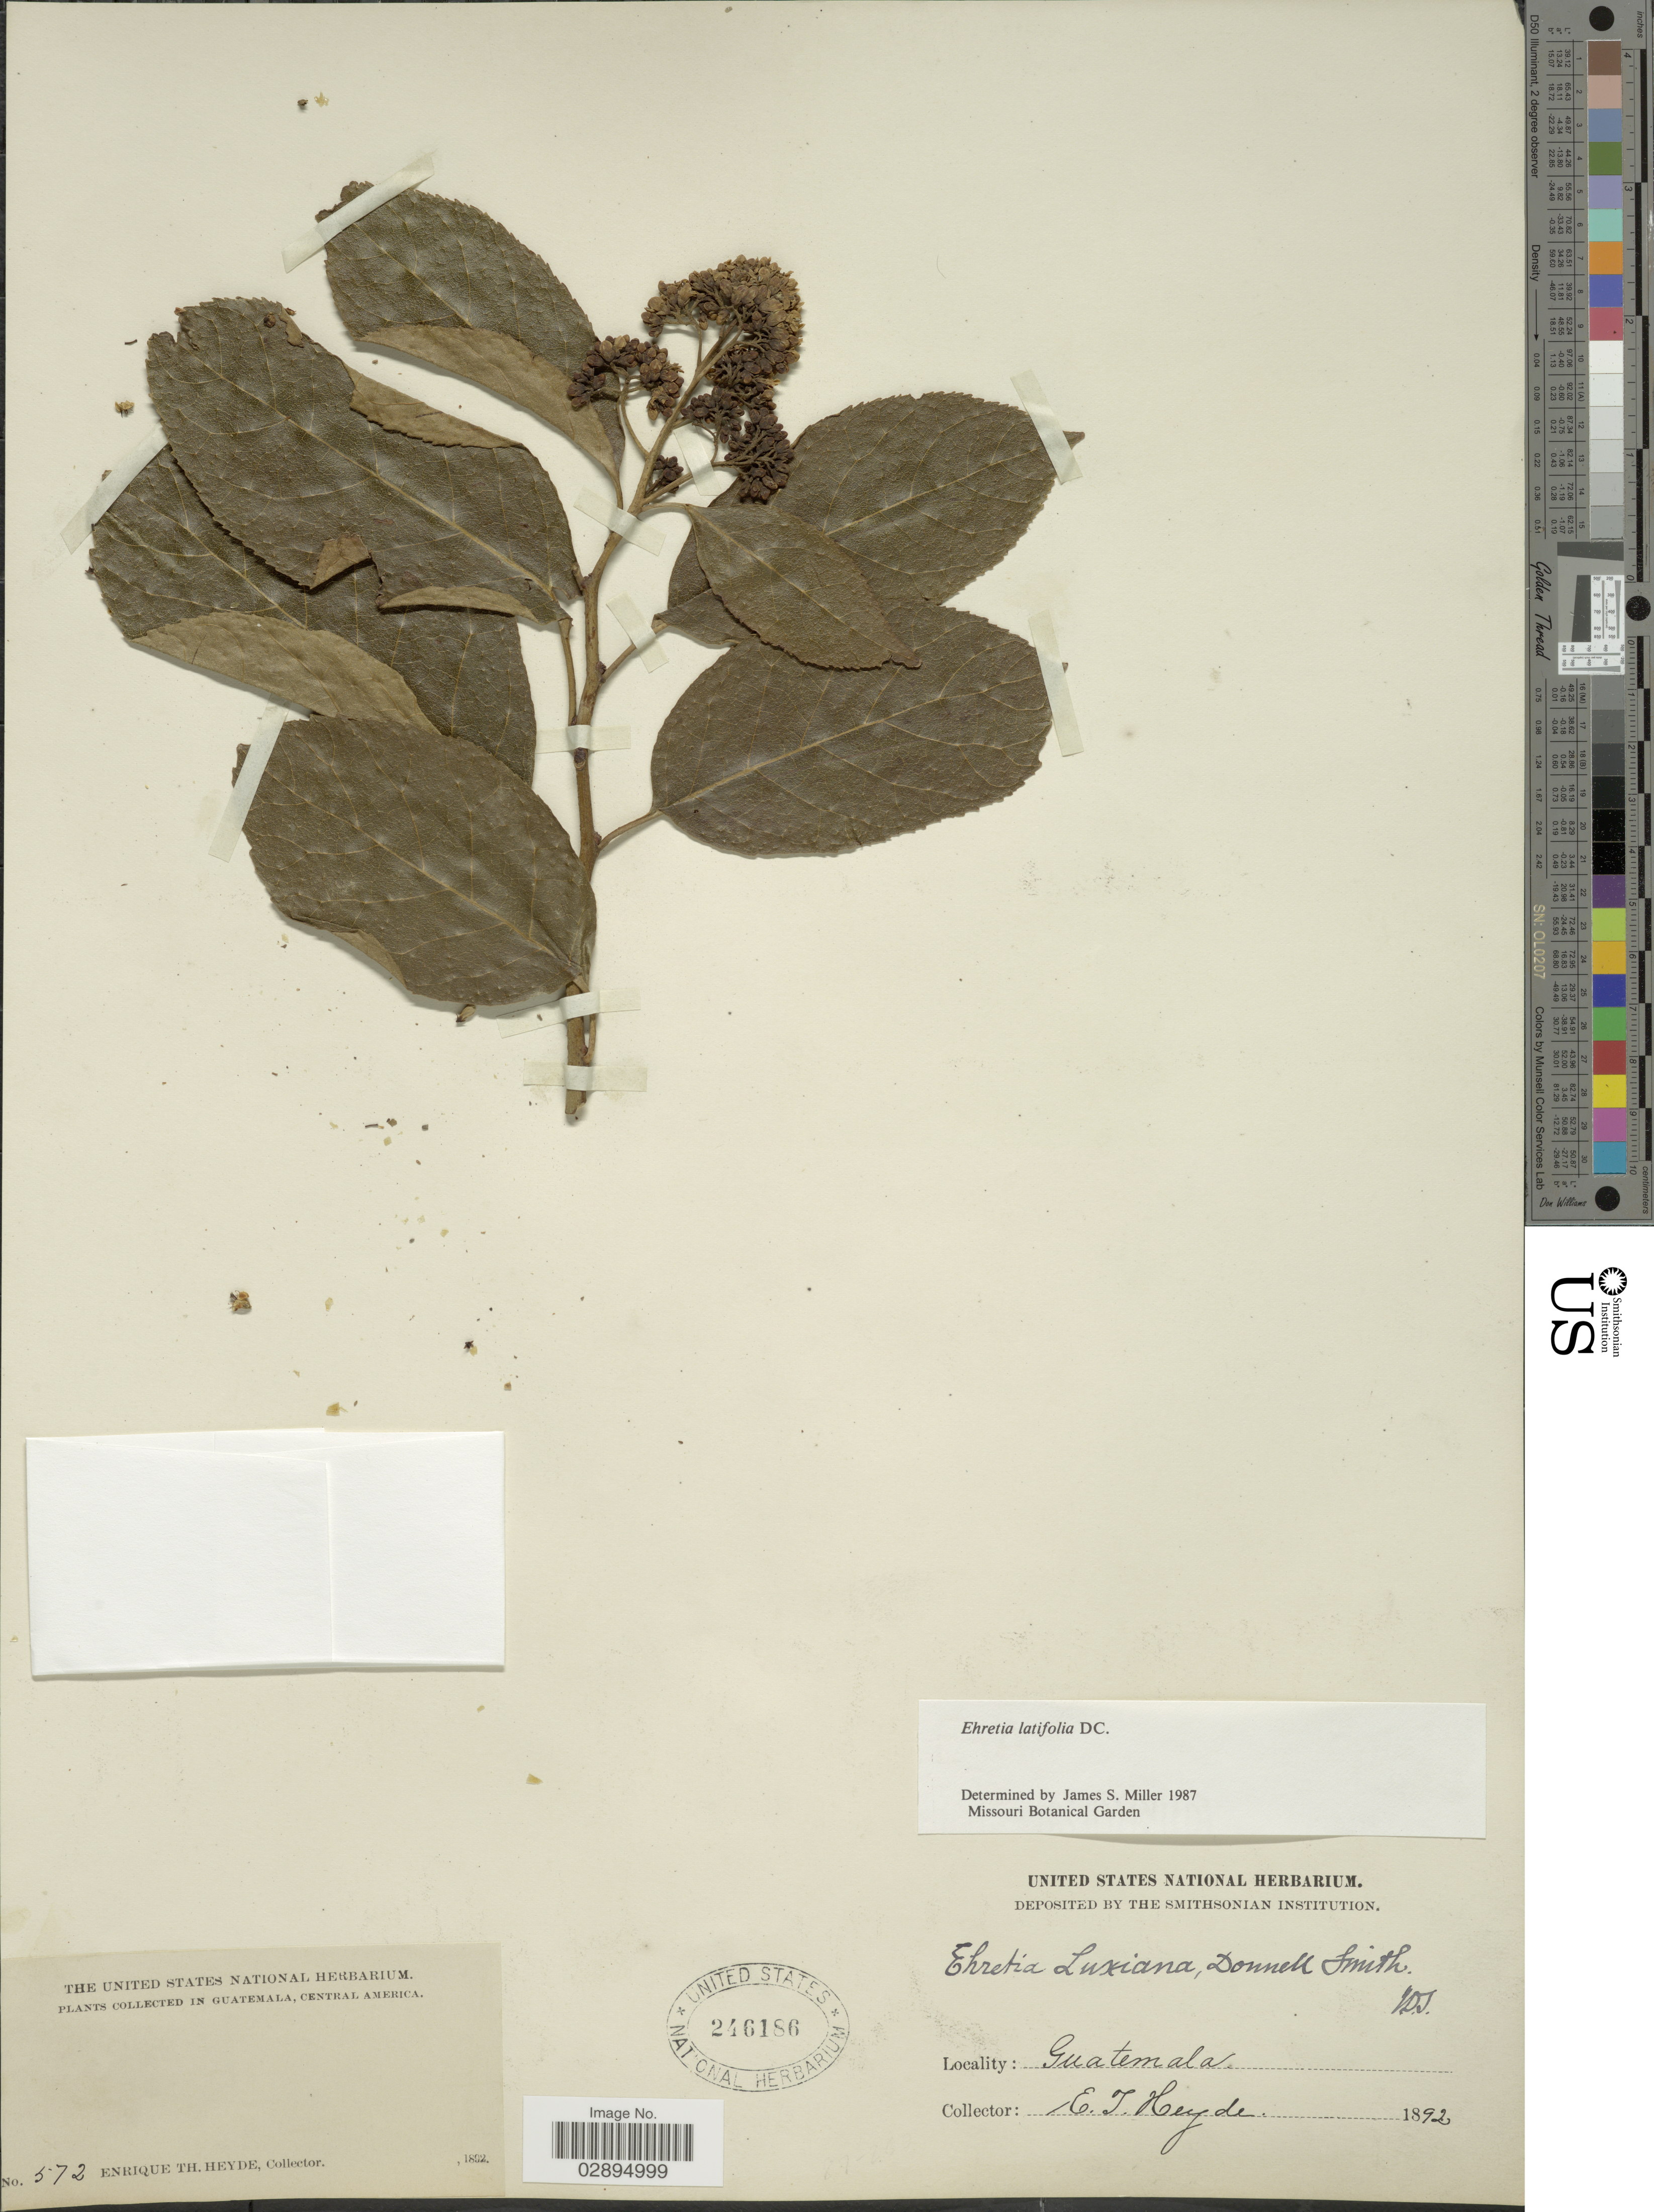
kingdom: Plantae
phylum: Tracheophyta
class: Magnoliopsida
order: Boraginales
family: Ehretiaceae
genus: Ehretia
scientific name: Ehretia latifolia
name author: DC.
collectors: E. T. Heyde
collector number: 572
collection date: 1892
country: Guatemala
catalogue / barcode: US 246186